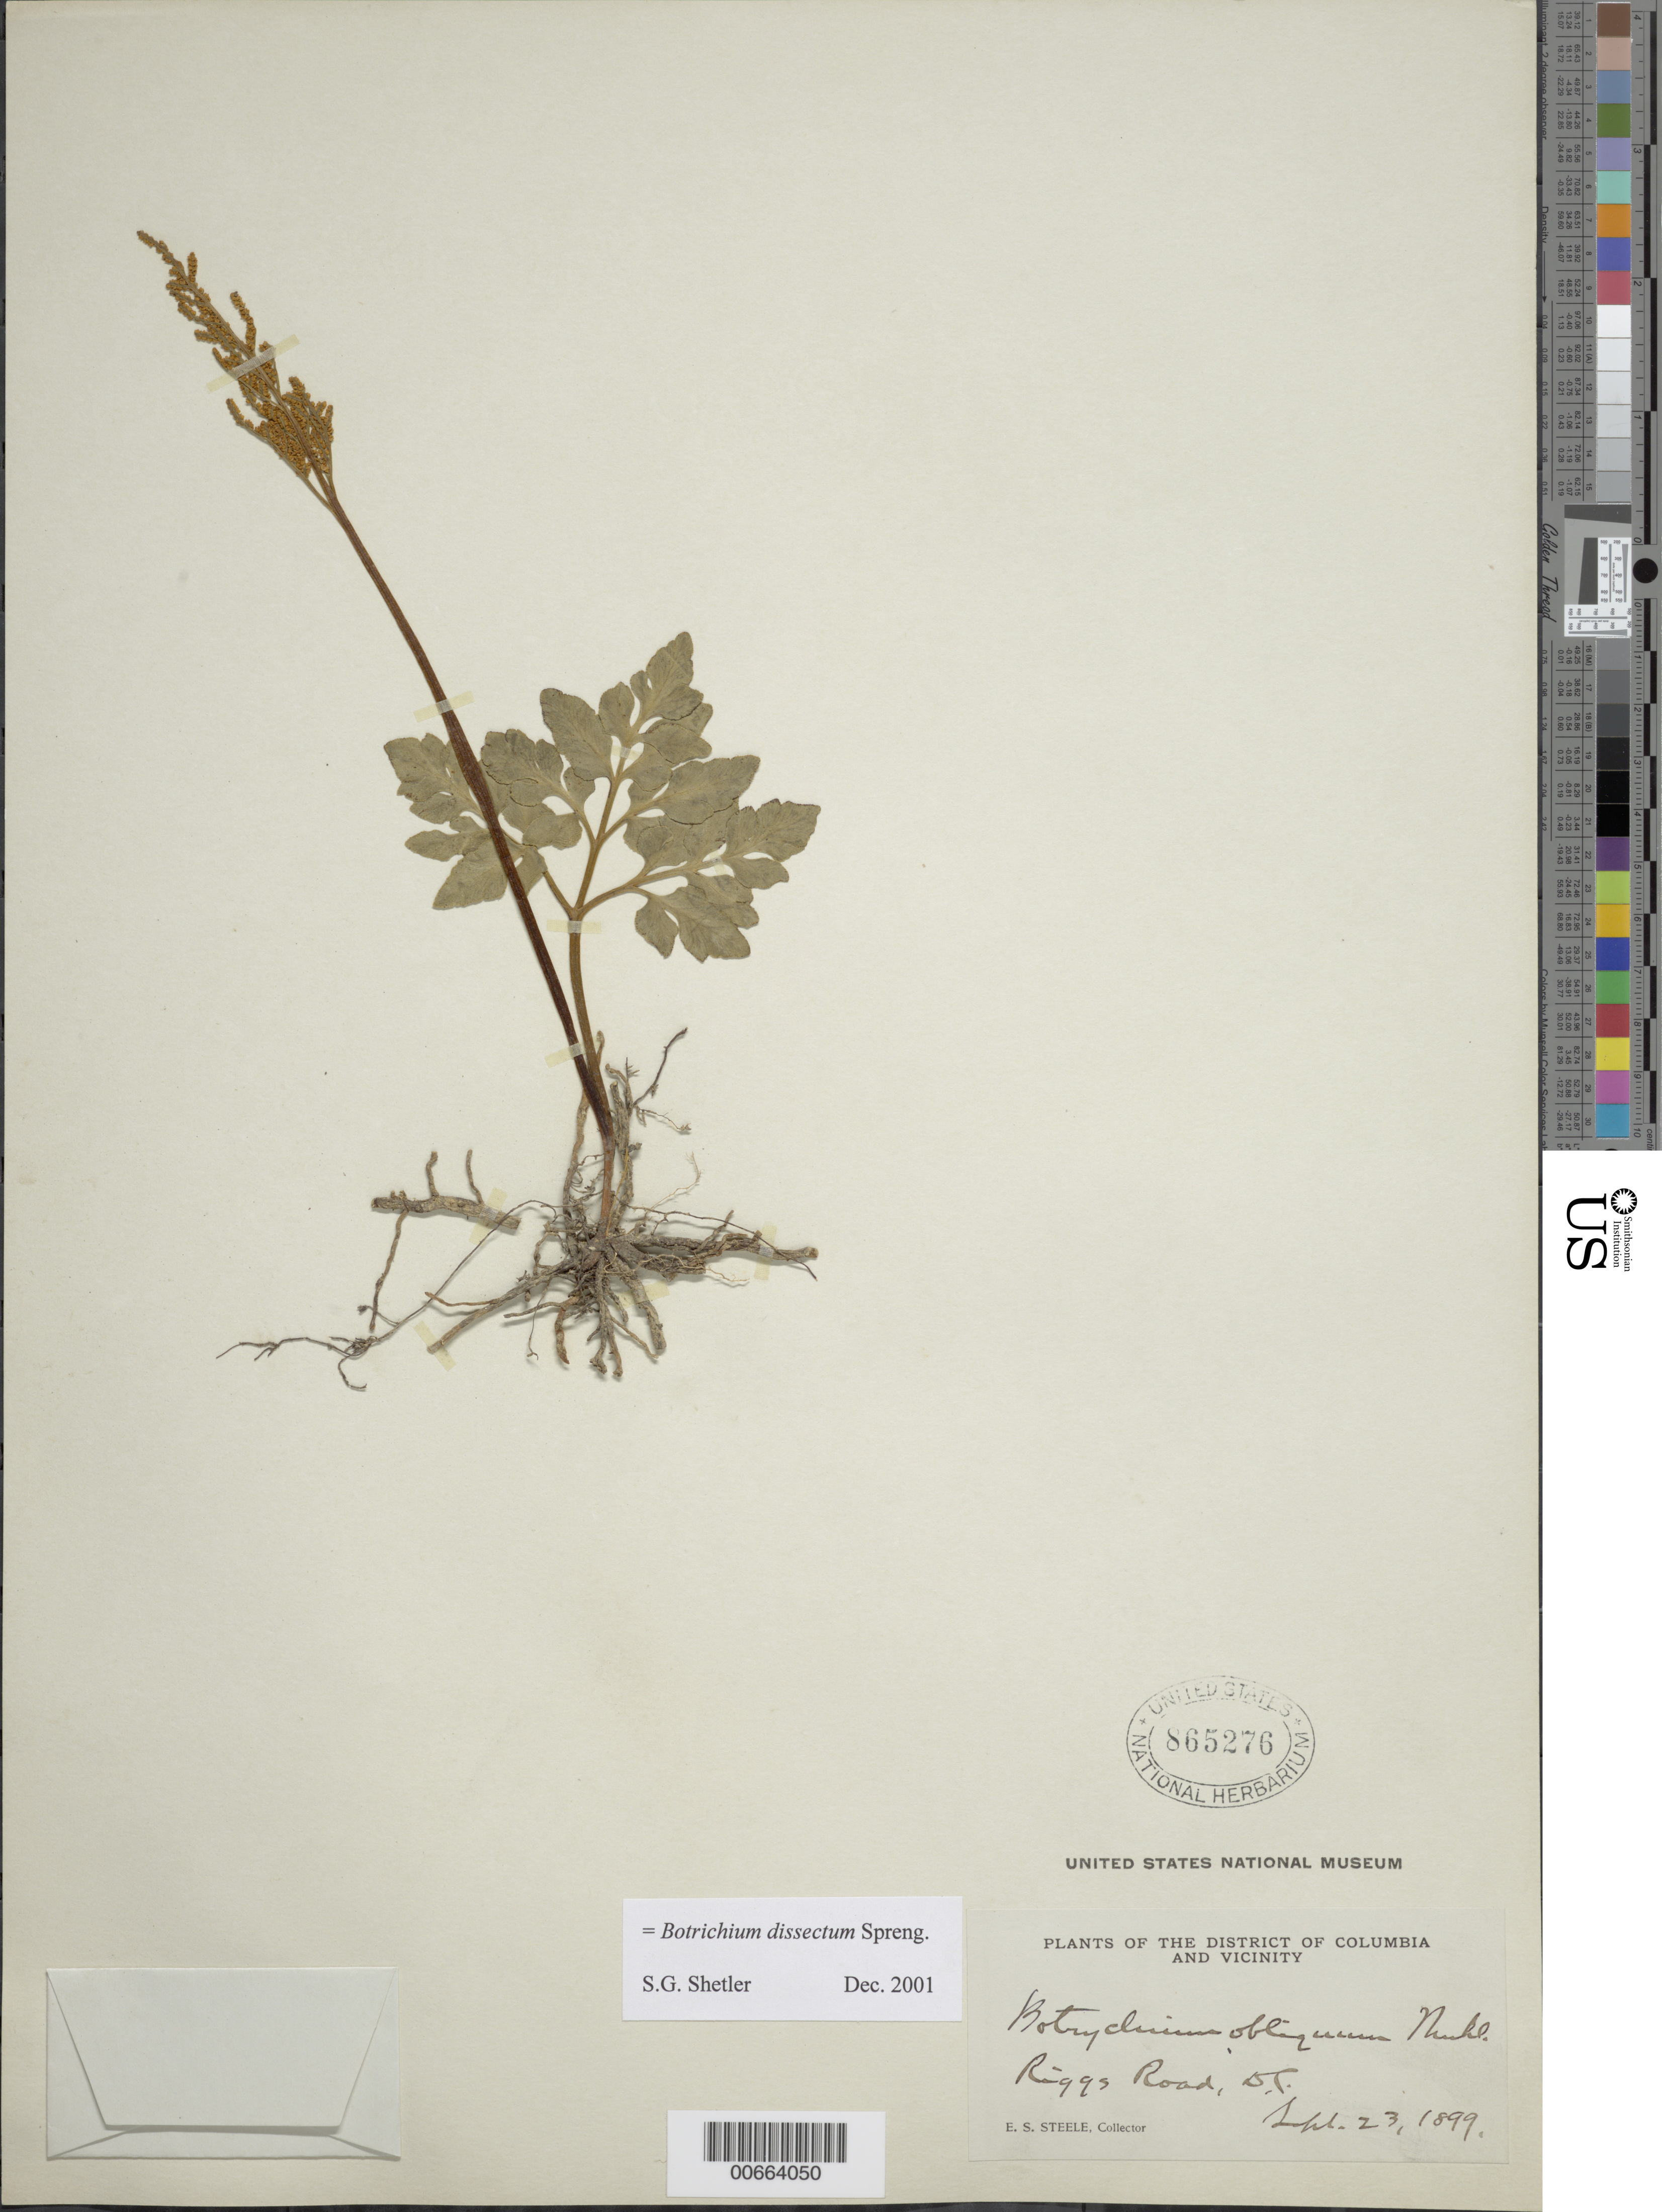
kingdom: Plantae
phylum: Tracheophyta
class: Polypodiopsida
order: Ophioglossales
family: Ophioglossaceae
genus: Botrychium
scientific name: Botrychium dissectum var. obliquum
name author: Clute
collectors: E. Steele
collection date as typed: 23 Sep 1899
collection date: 1899-09-23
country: United States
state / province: District of Columbia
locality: Riggs Road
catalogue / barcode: US 865276